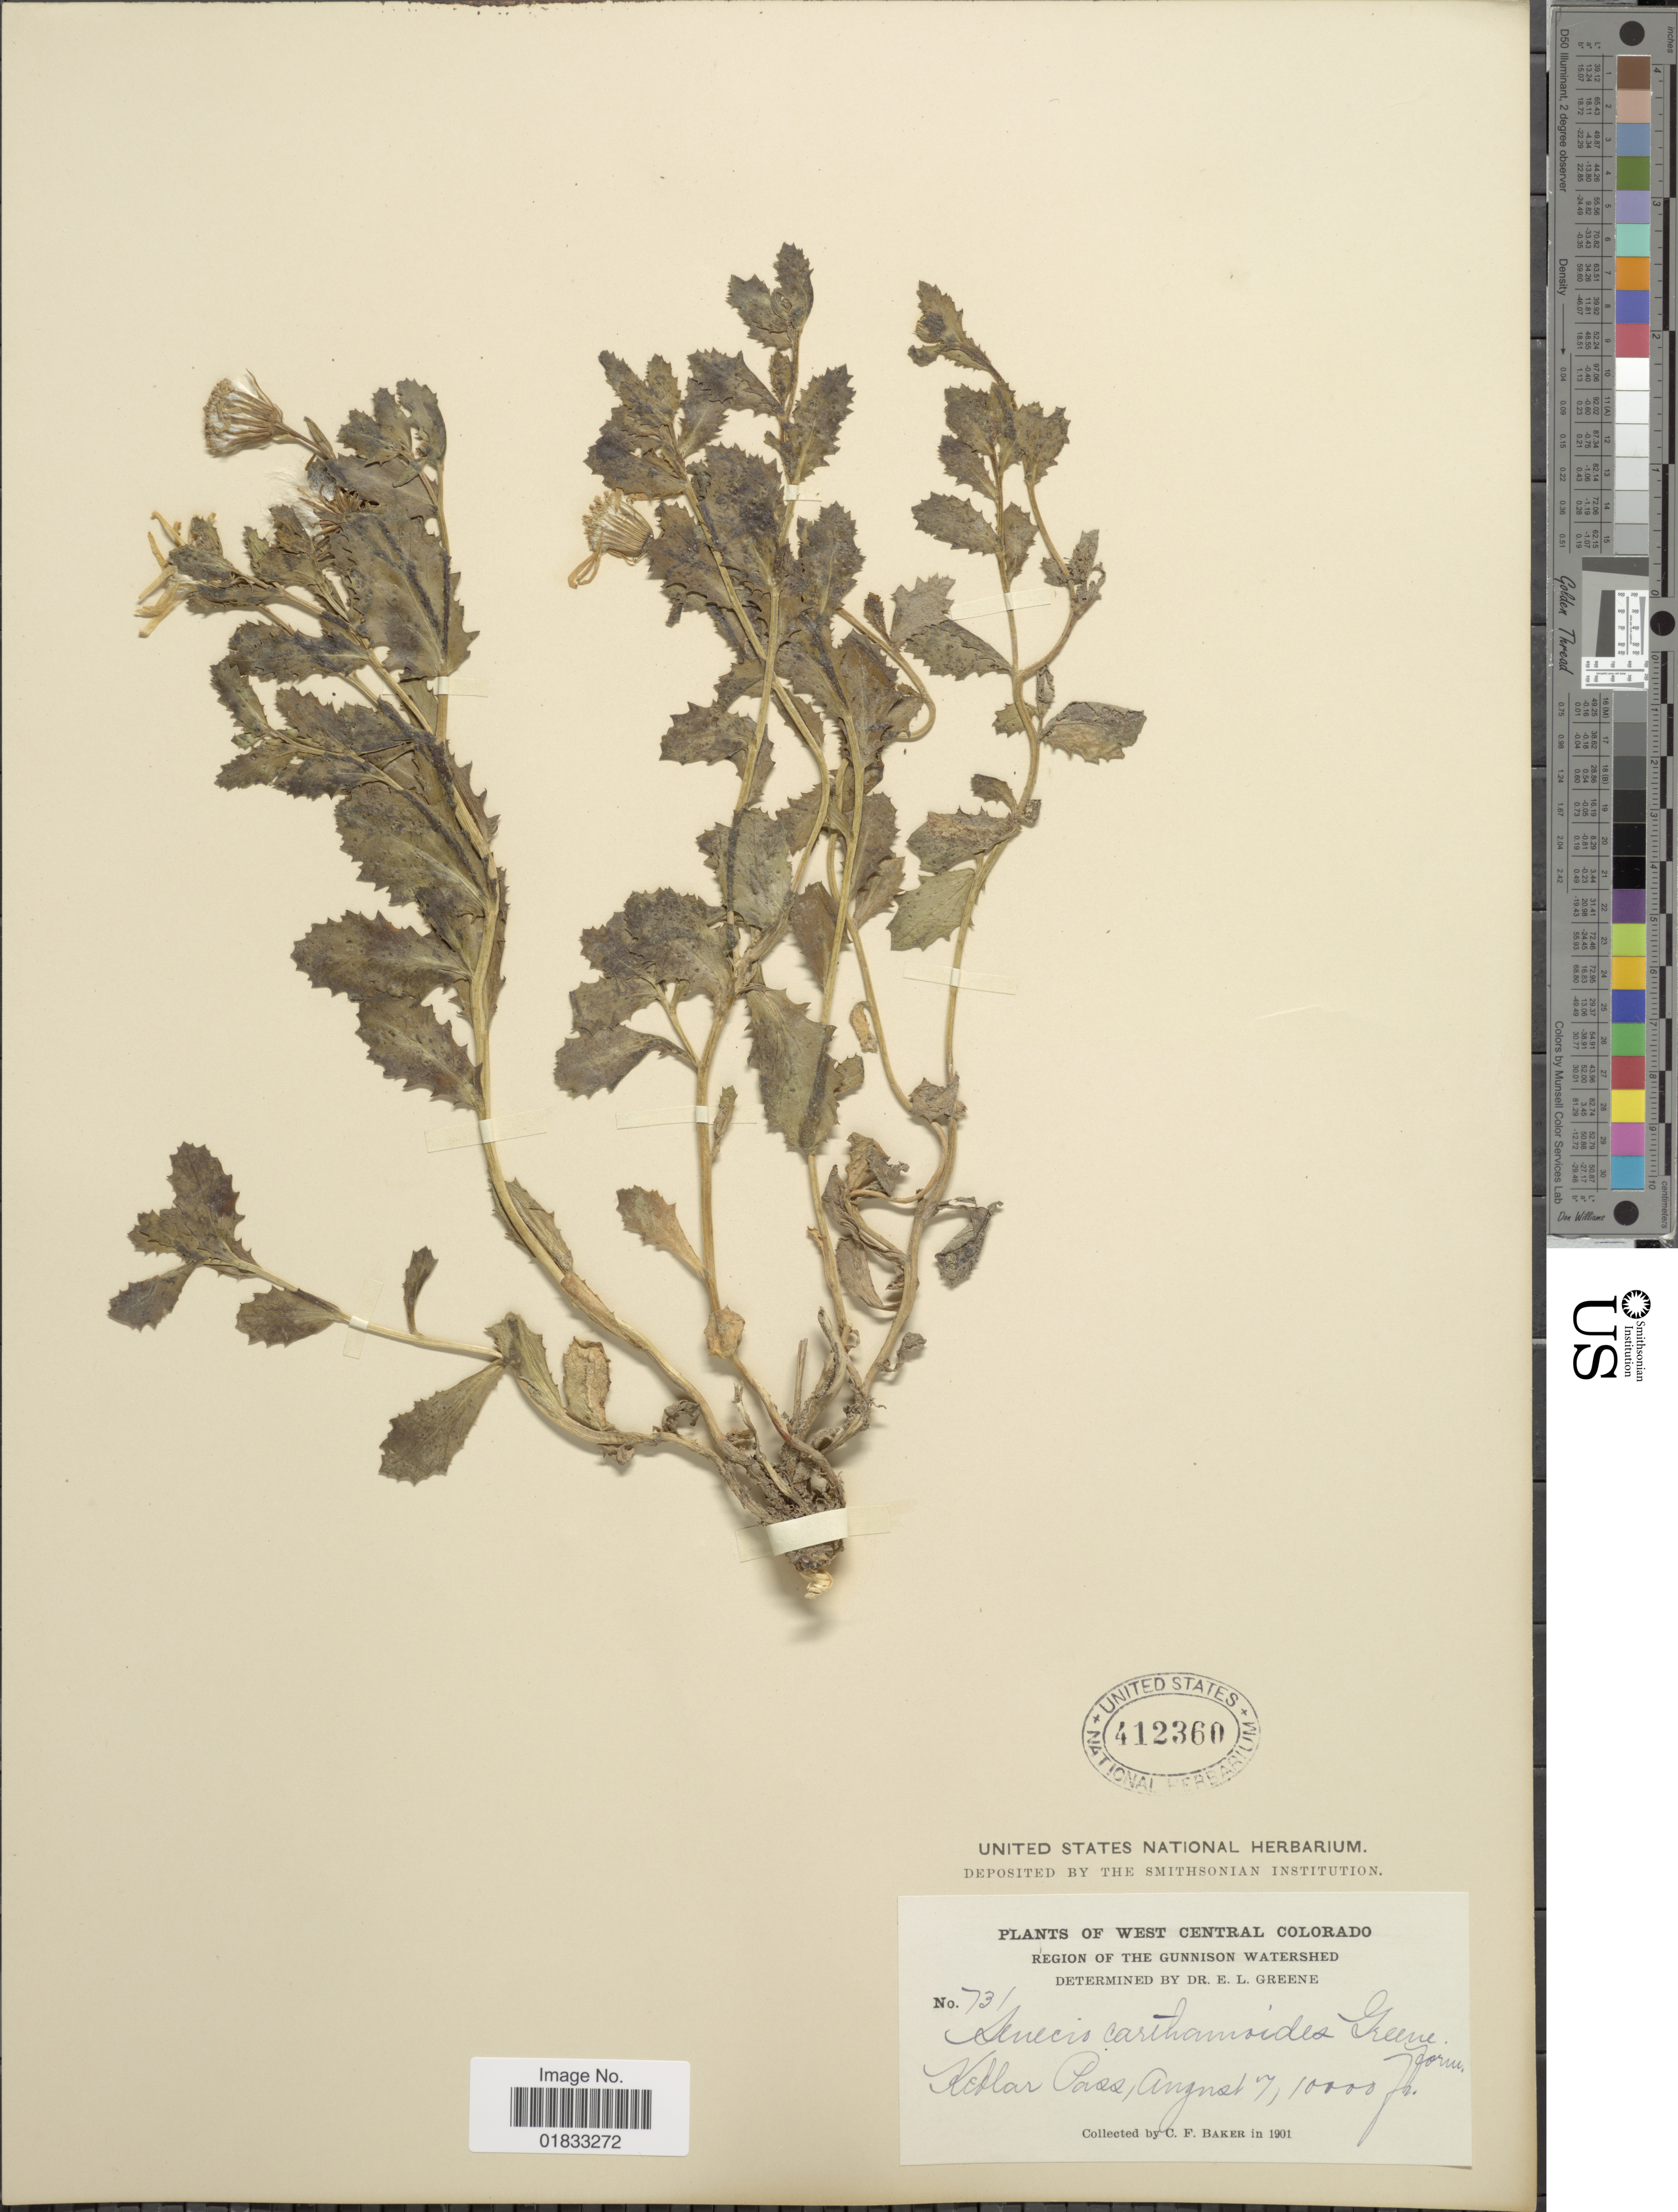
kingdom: Plantae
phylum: Tracheophyta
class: Magnoliopsida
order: Asterales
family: Asteraceae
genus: Senecio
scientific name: Senecio fremontii var. blitoides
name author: (Greene) Cronq.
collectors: C. F. Baker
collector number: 731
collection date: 1901-08-07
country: United States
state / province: Colorado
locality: West Central Colorado, Region of the Gunnison Watershed, Keblar Pass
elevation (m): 3048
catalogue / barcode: US 412360